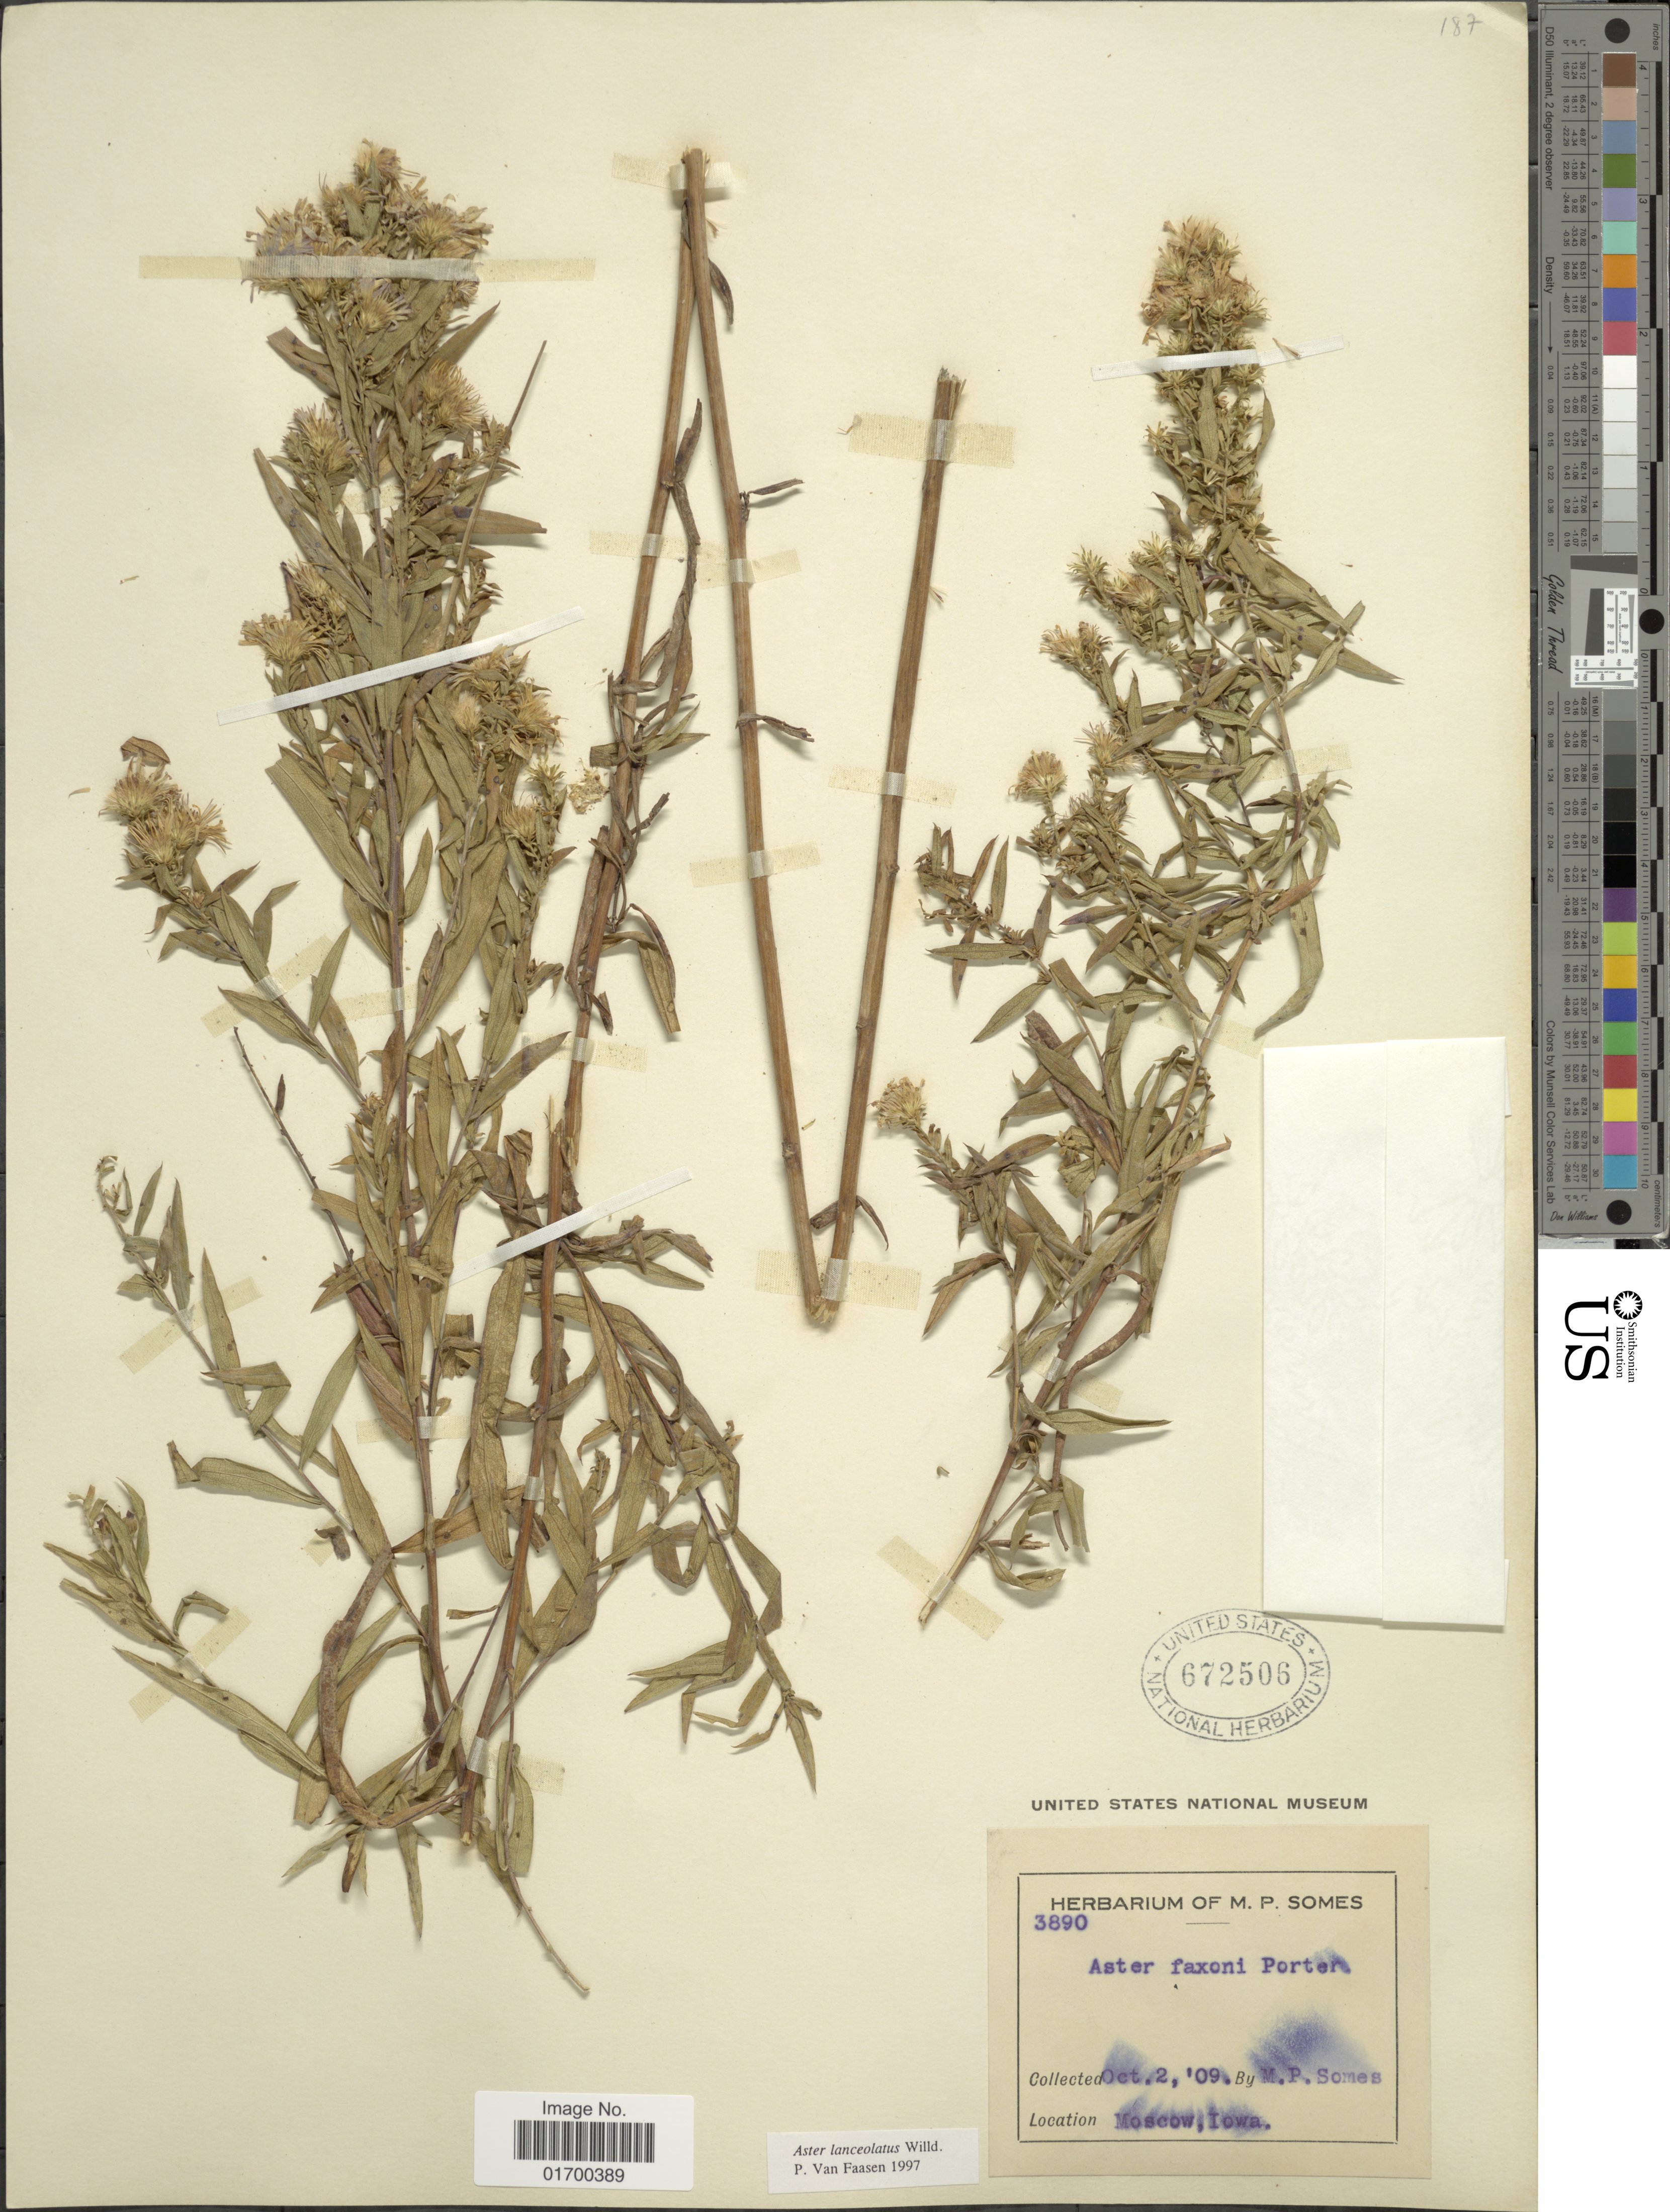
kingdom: Plantae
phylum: Tracheophyta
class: Magnoliopsida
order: Asterales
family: Asteraceae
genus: Symphyotrichum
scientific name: Symphyotrichum lanceolatum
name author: (Willd.) G.L. Nesom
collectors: M. Somes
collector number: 3890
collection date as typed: Transcribed d/m/y: 2/10/9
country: United States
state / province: Iowa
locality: Moscow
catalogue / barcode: US 672506